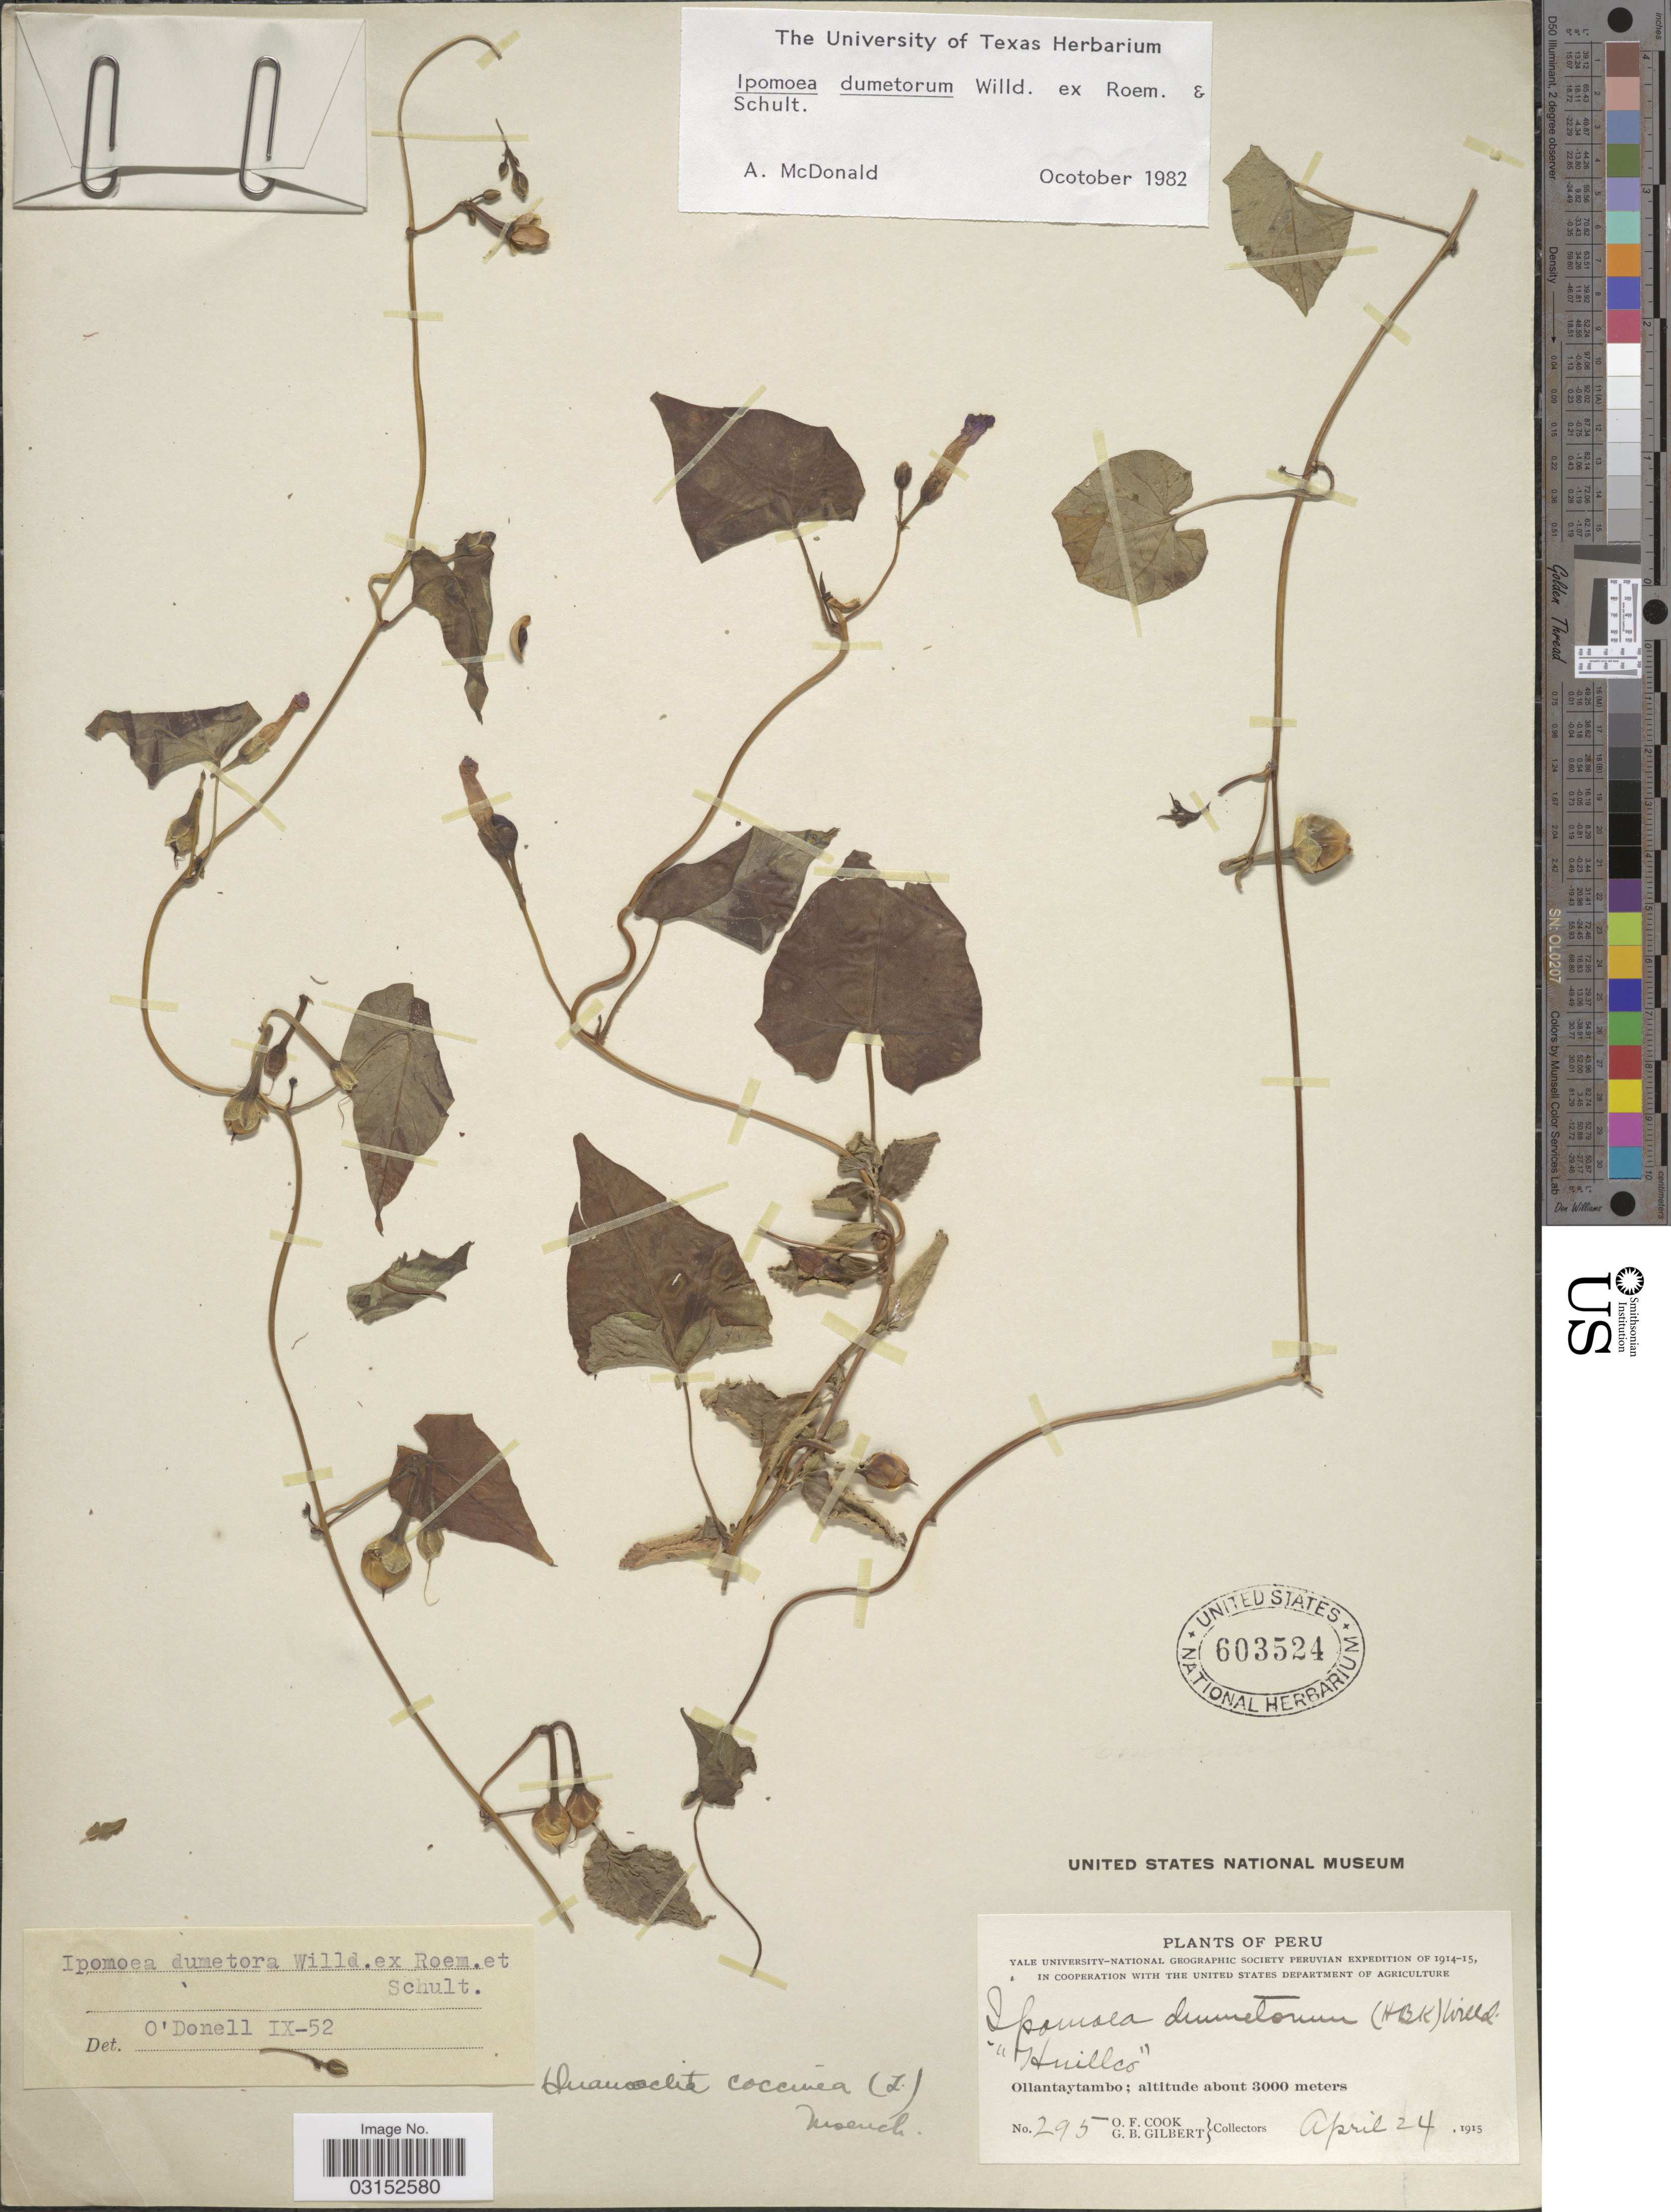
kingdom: Plantae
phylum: Tracheophyta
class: Magnoliopsida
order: Solanales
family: Convolvulaceae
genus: Ipomoea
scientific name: Ipomoea dumetorum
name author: Willd.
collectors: O. F. Cook & G. B. Gilbert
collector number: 295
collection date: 1915-04-24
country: Peru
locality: Ollantaytambo.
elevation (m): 3000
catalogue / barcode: US 603524